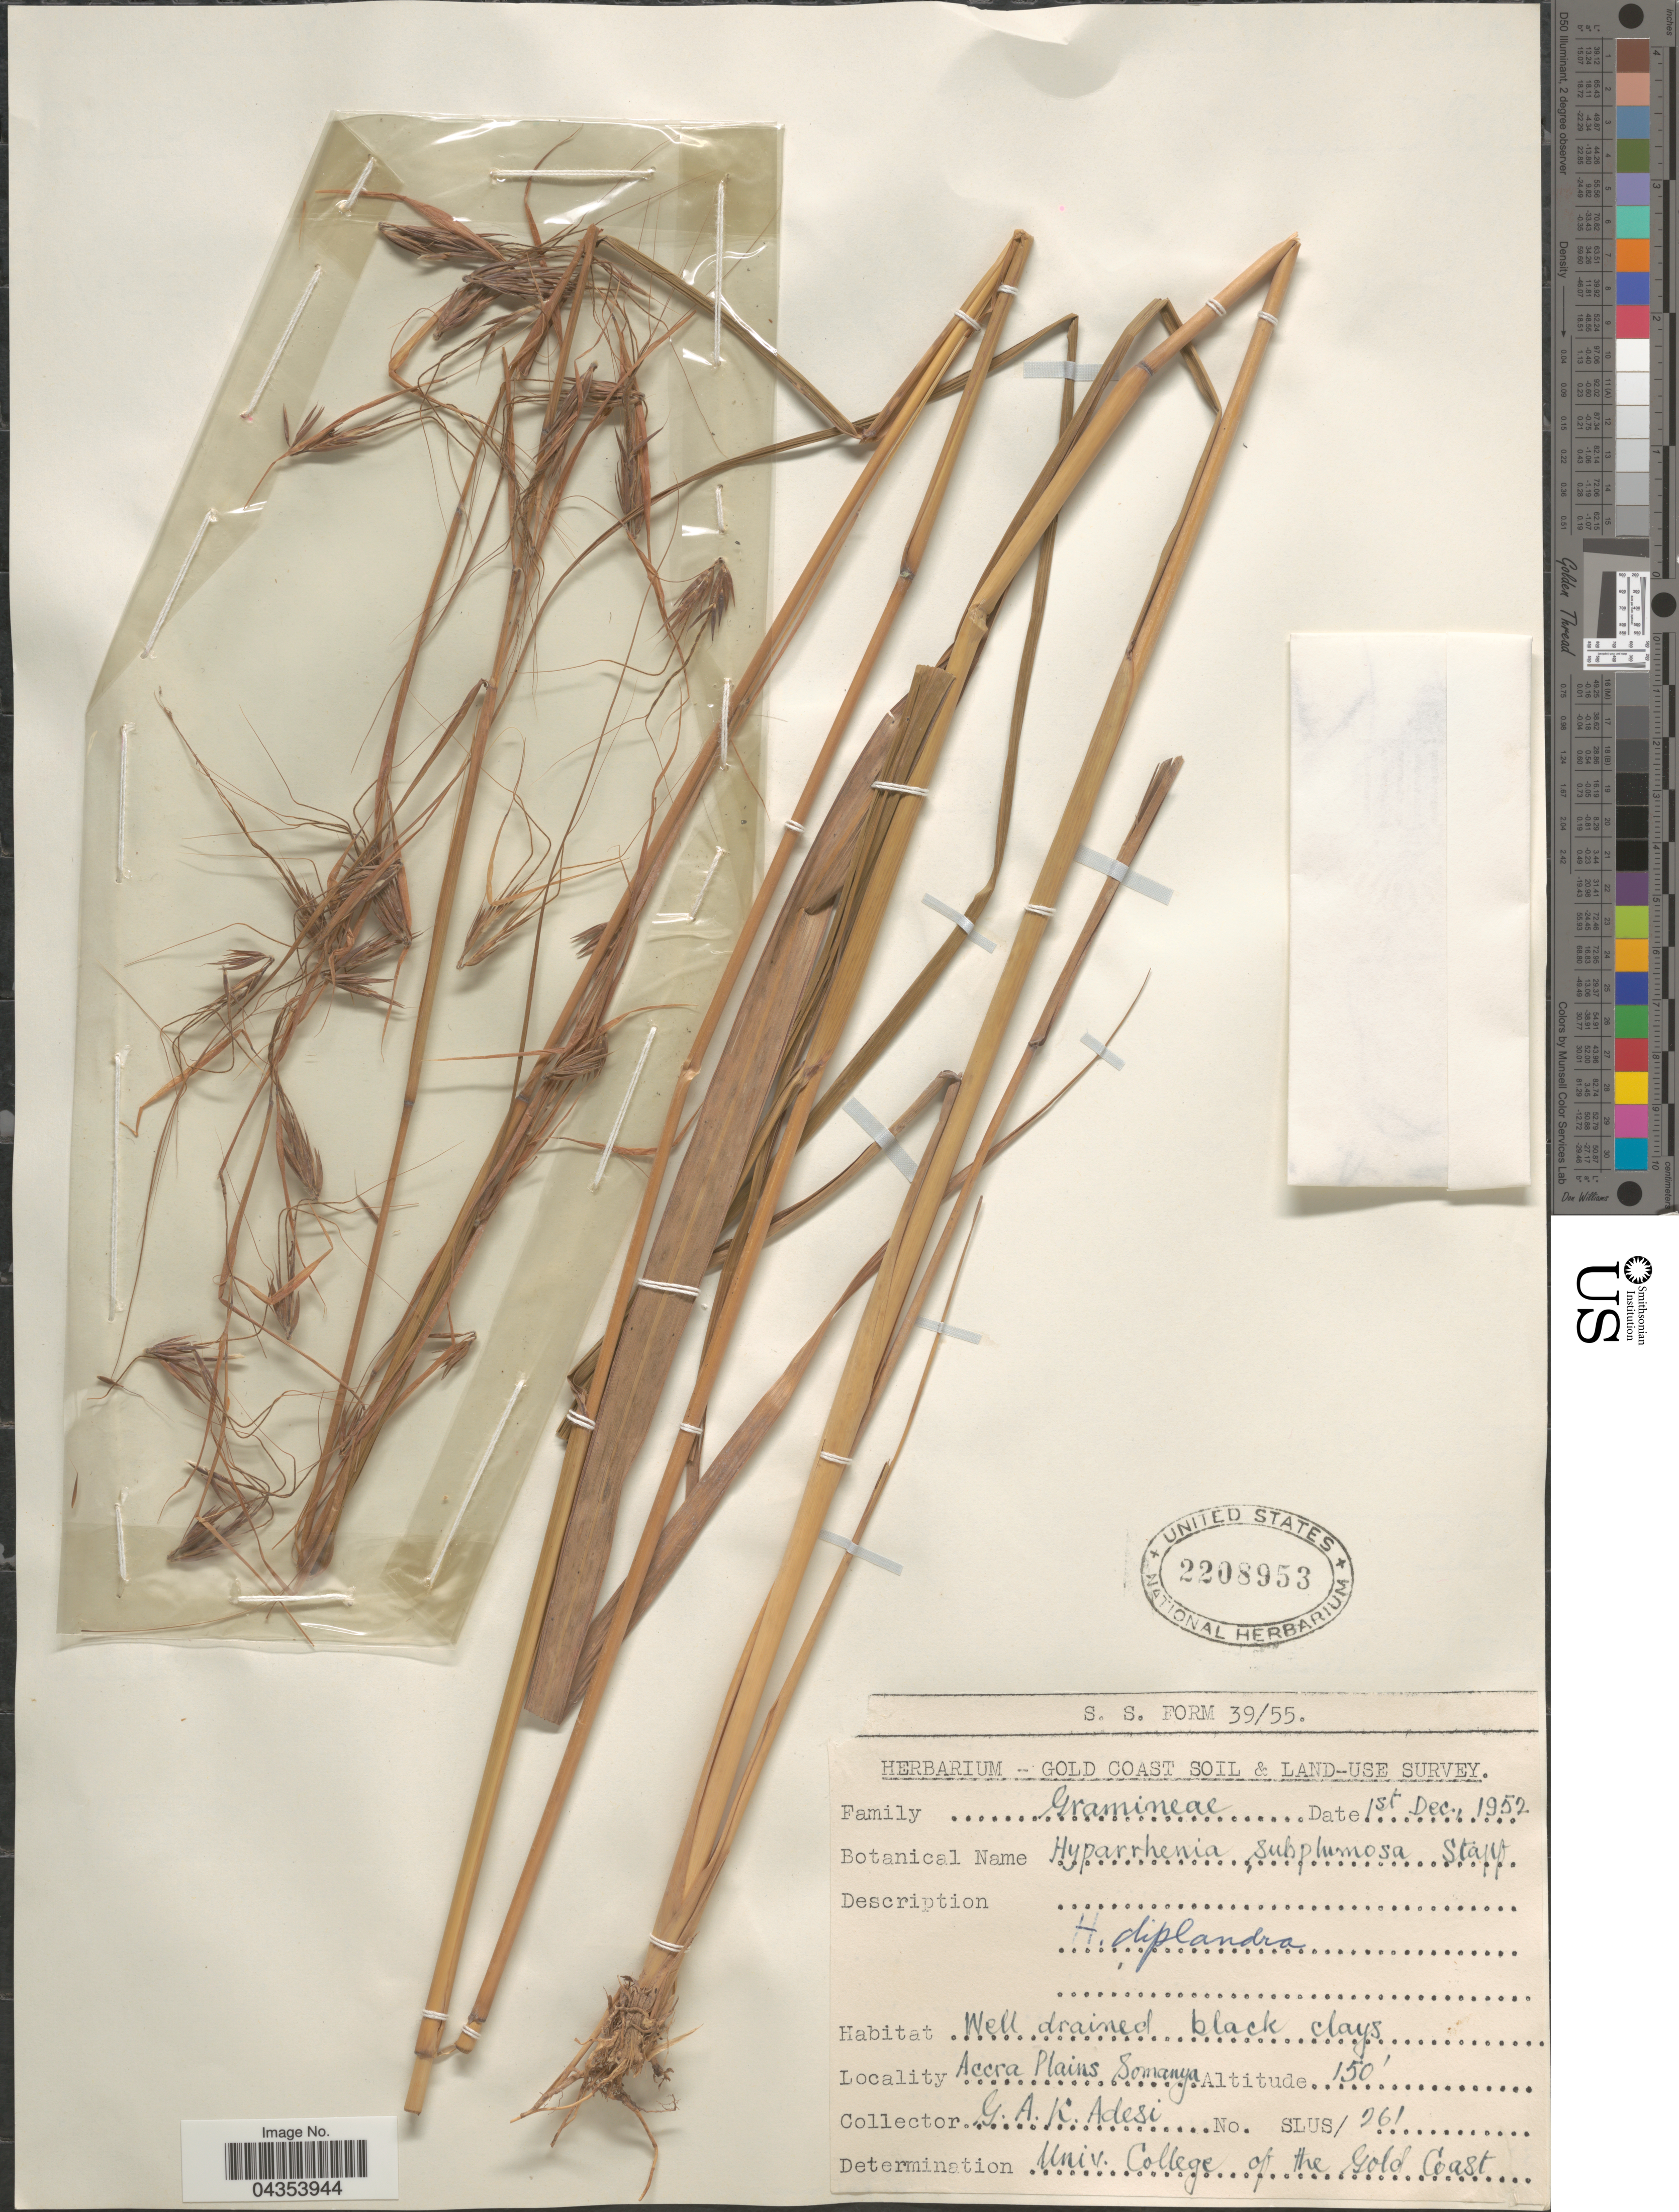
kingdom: Plantae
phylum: Tracheophyta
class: Liliopsida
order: Poales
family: Poaceae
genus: Hyparrhenia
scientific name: Hyparrhenia subplumosa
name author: Stapf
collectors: G. A. K. Adesi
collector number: SLUS/261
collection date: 1952-12-01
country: Ghana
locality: Gold Coast & Land-Use Survey. Accra Plains Somanya.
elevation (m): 46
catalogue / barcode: US 2208953